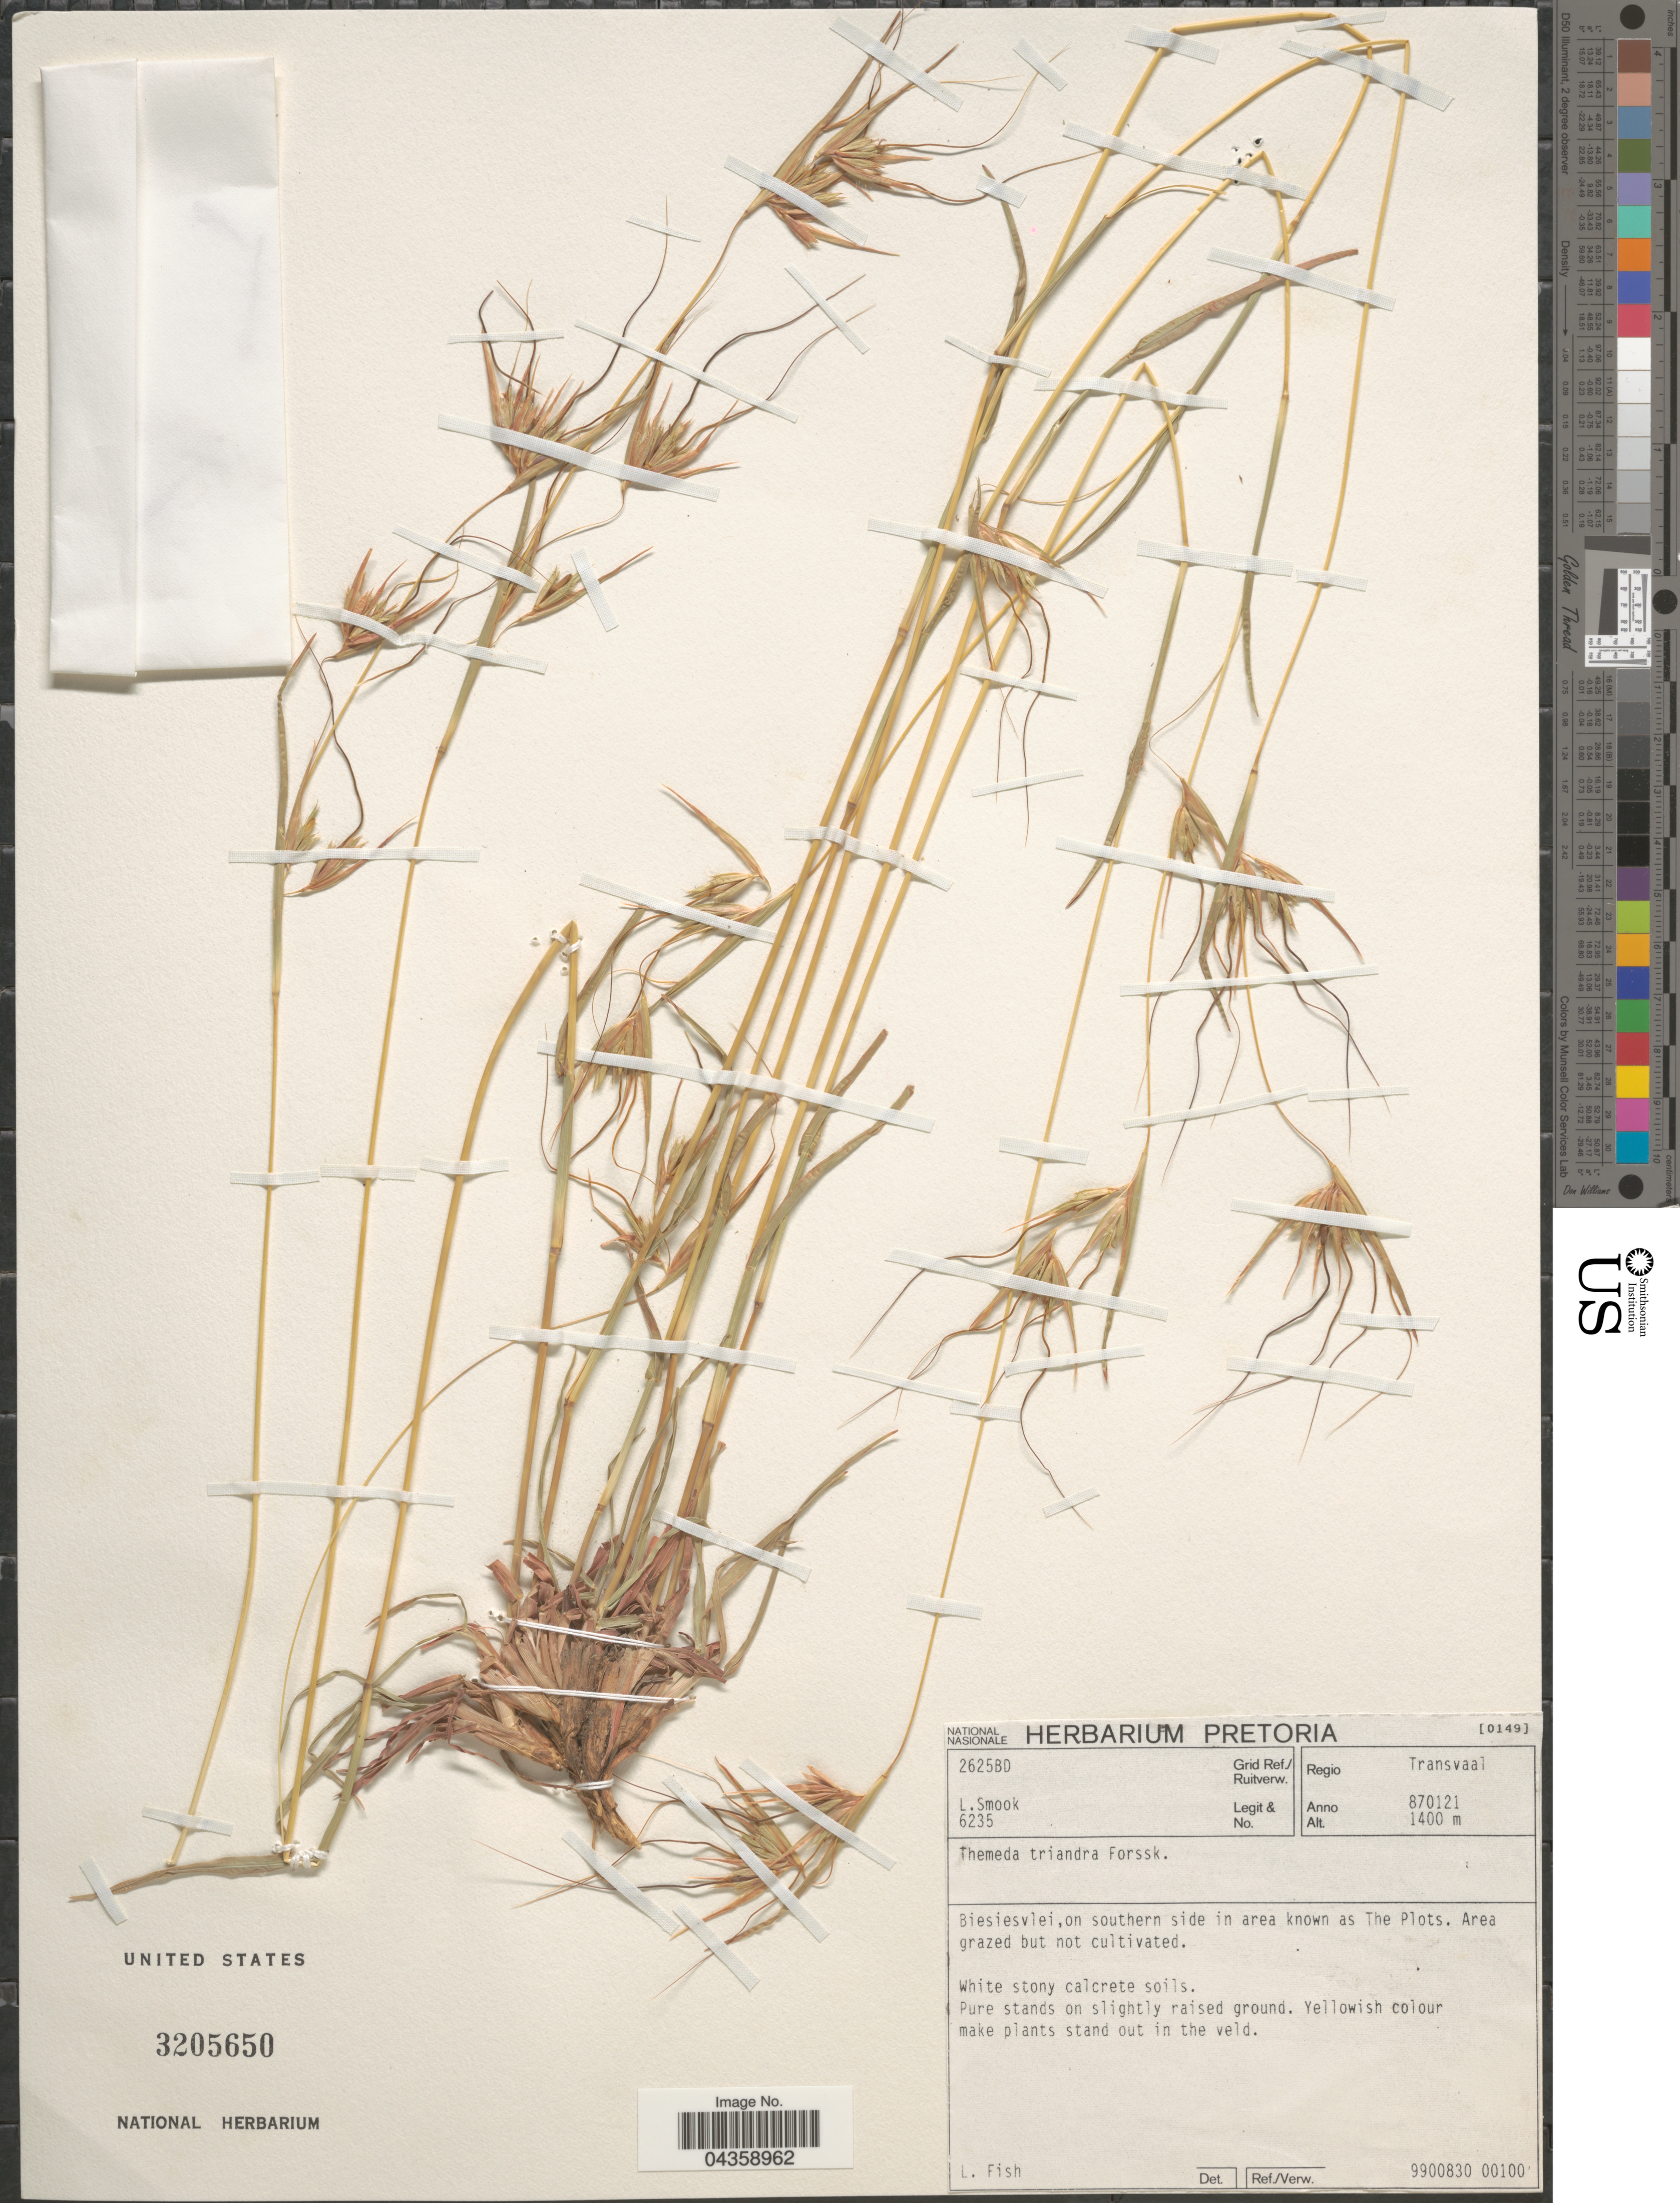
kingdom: Plantae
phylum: Tracheophyta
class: Liliopsida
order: Poales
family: Poaceae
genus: Themeda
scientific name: Themeda triandra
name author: Forssk.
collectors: L. Smook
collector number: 6235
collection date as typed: Transcribed d/m/y: 21/1/87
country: South Africa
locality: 2625BD Grid Ref./Ruitverw. Regio Transvaal. Biesiesvlei, on southern side in area known as The Plots.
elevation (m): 1400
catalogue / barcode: US 3205650